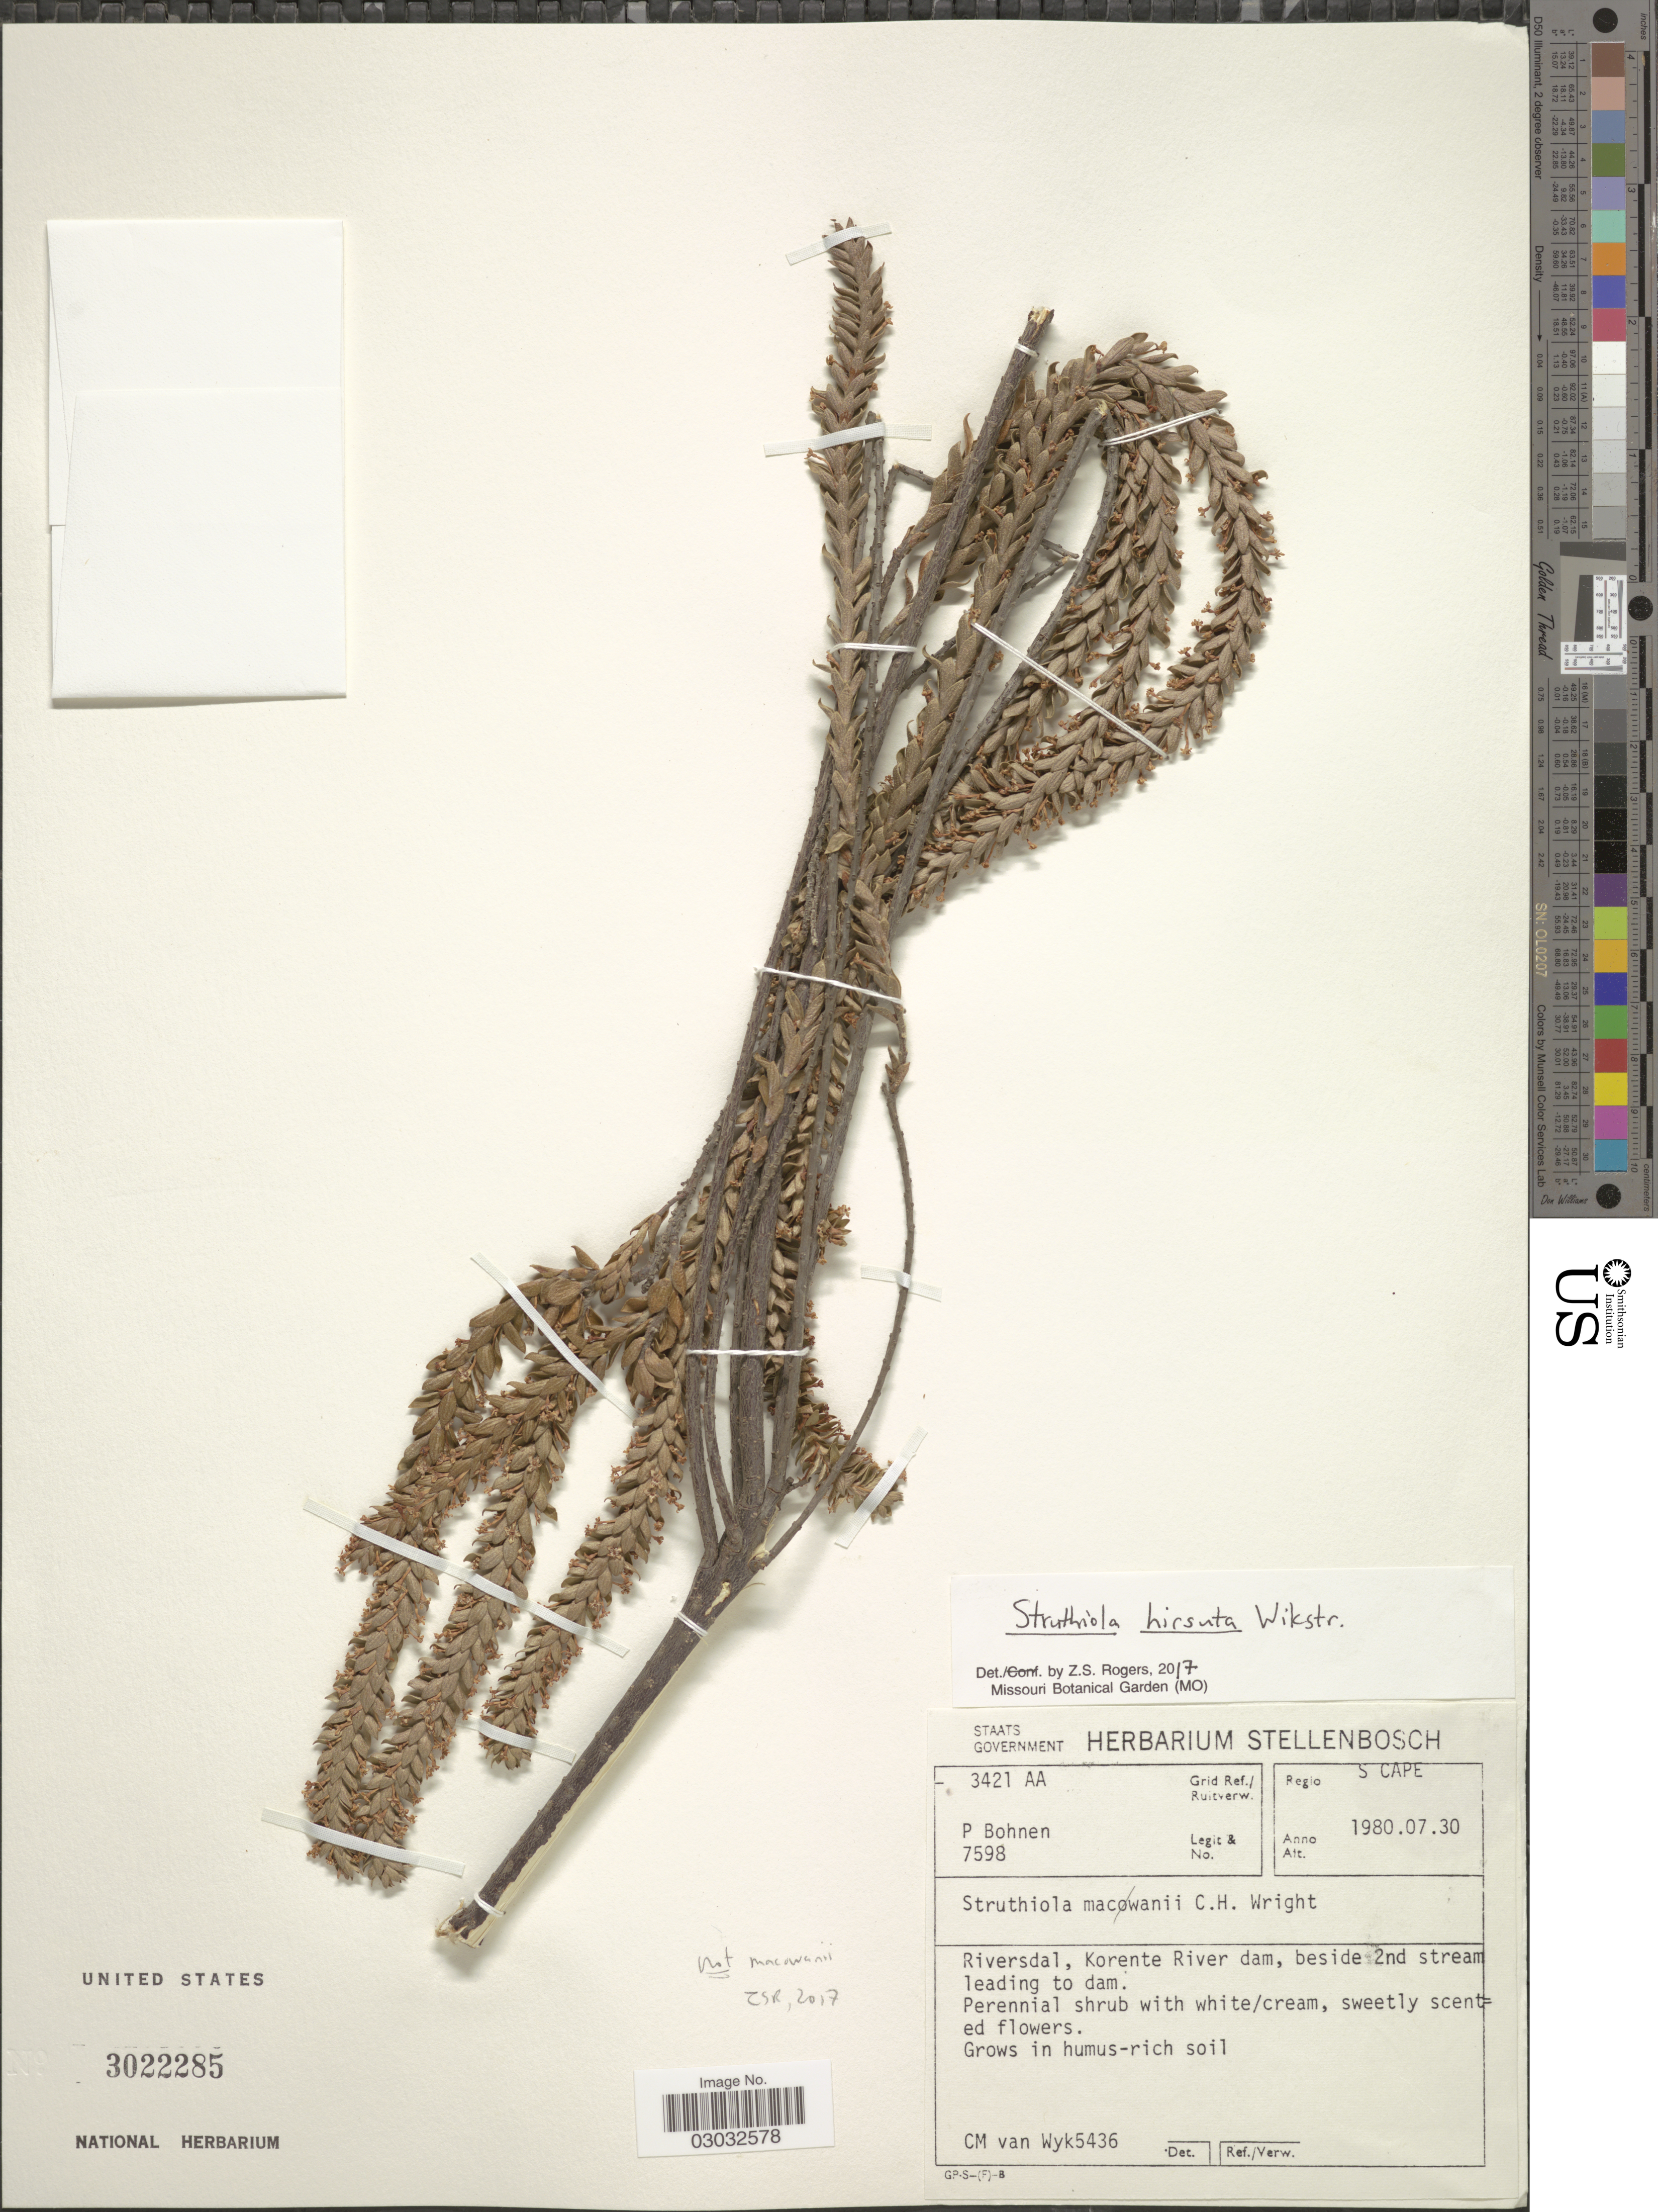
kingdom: Plantae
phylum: Tracheophyta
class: Magnoliopsida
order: Malvales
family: Thymelaeaceae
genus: Struthiola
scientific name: Struthiola hirsuta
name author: Wikstr.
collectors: P. Bohnen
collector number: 7598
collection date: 1980-07-30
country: South Africa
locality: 3421 AA Grid Ref./ Ruitverw. Regio S Cape. Riversdal, Korente River dam, beside 2nd stream leading to dam.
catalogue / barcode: US 3022285